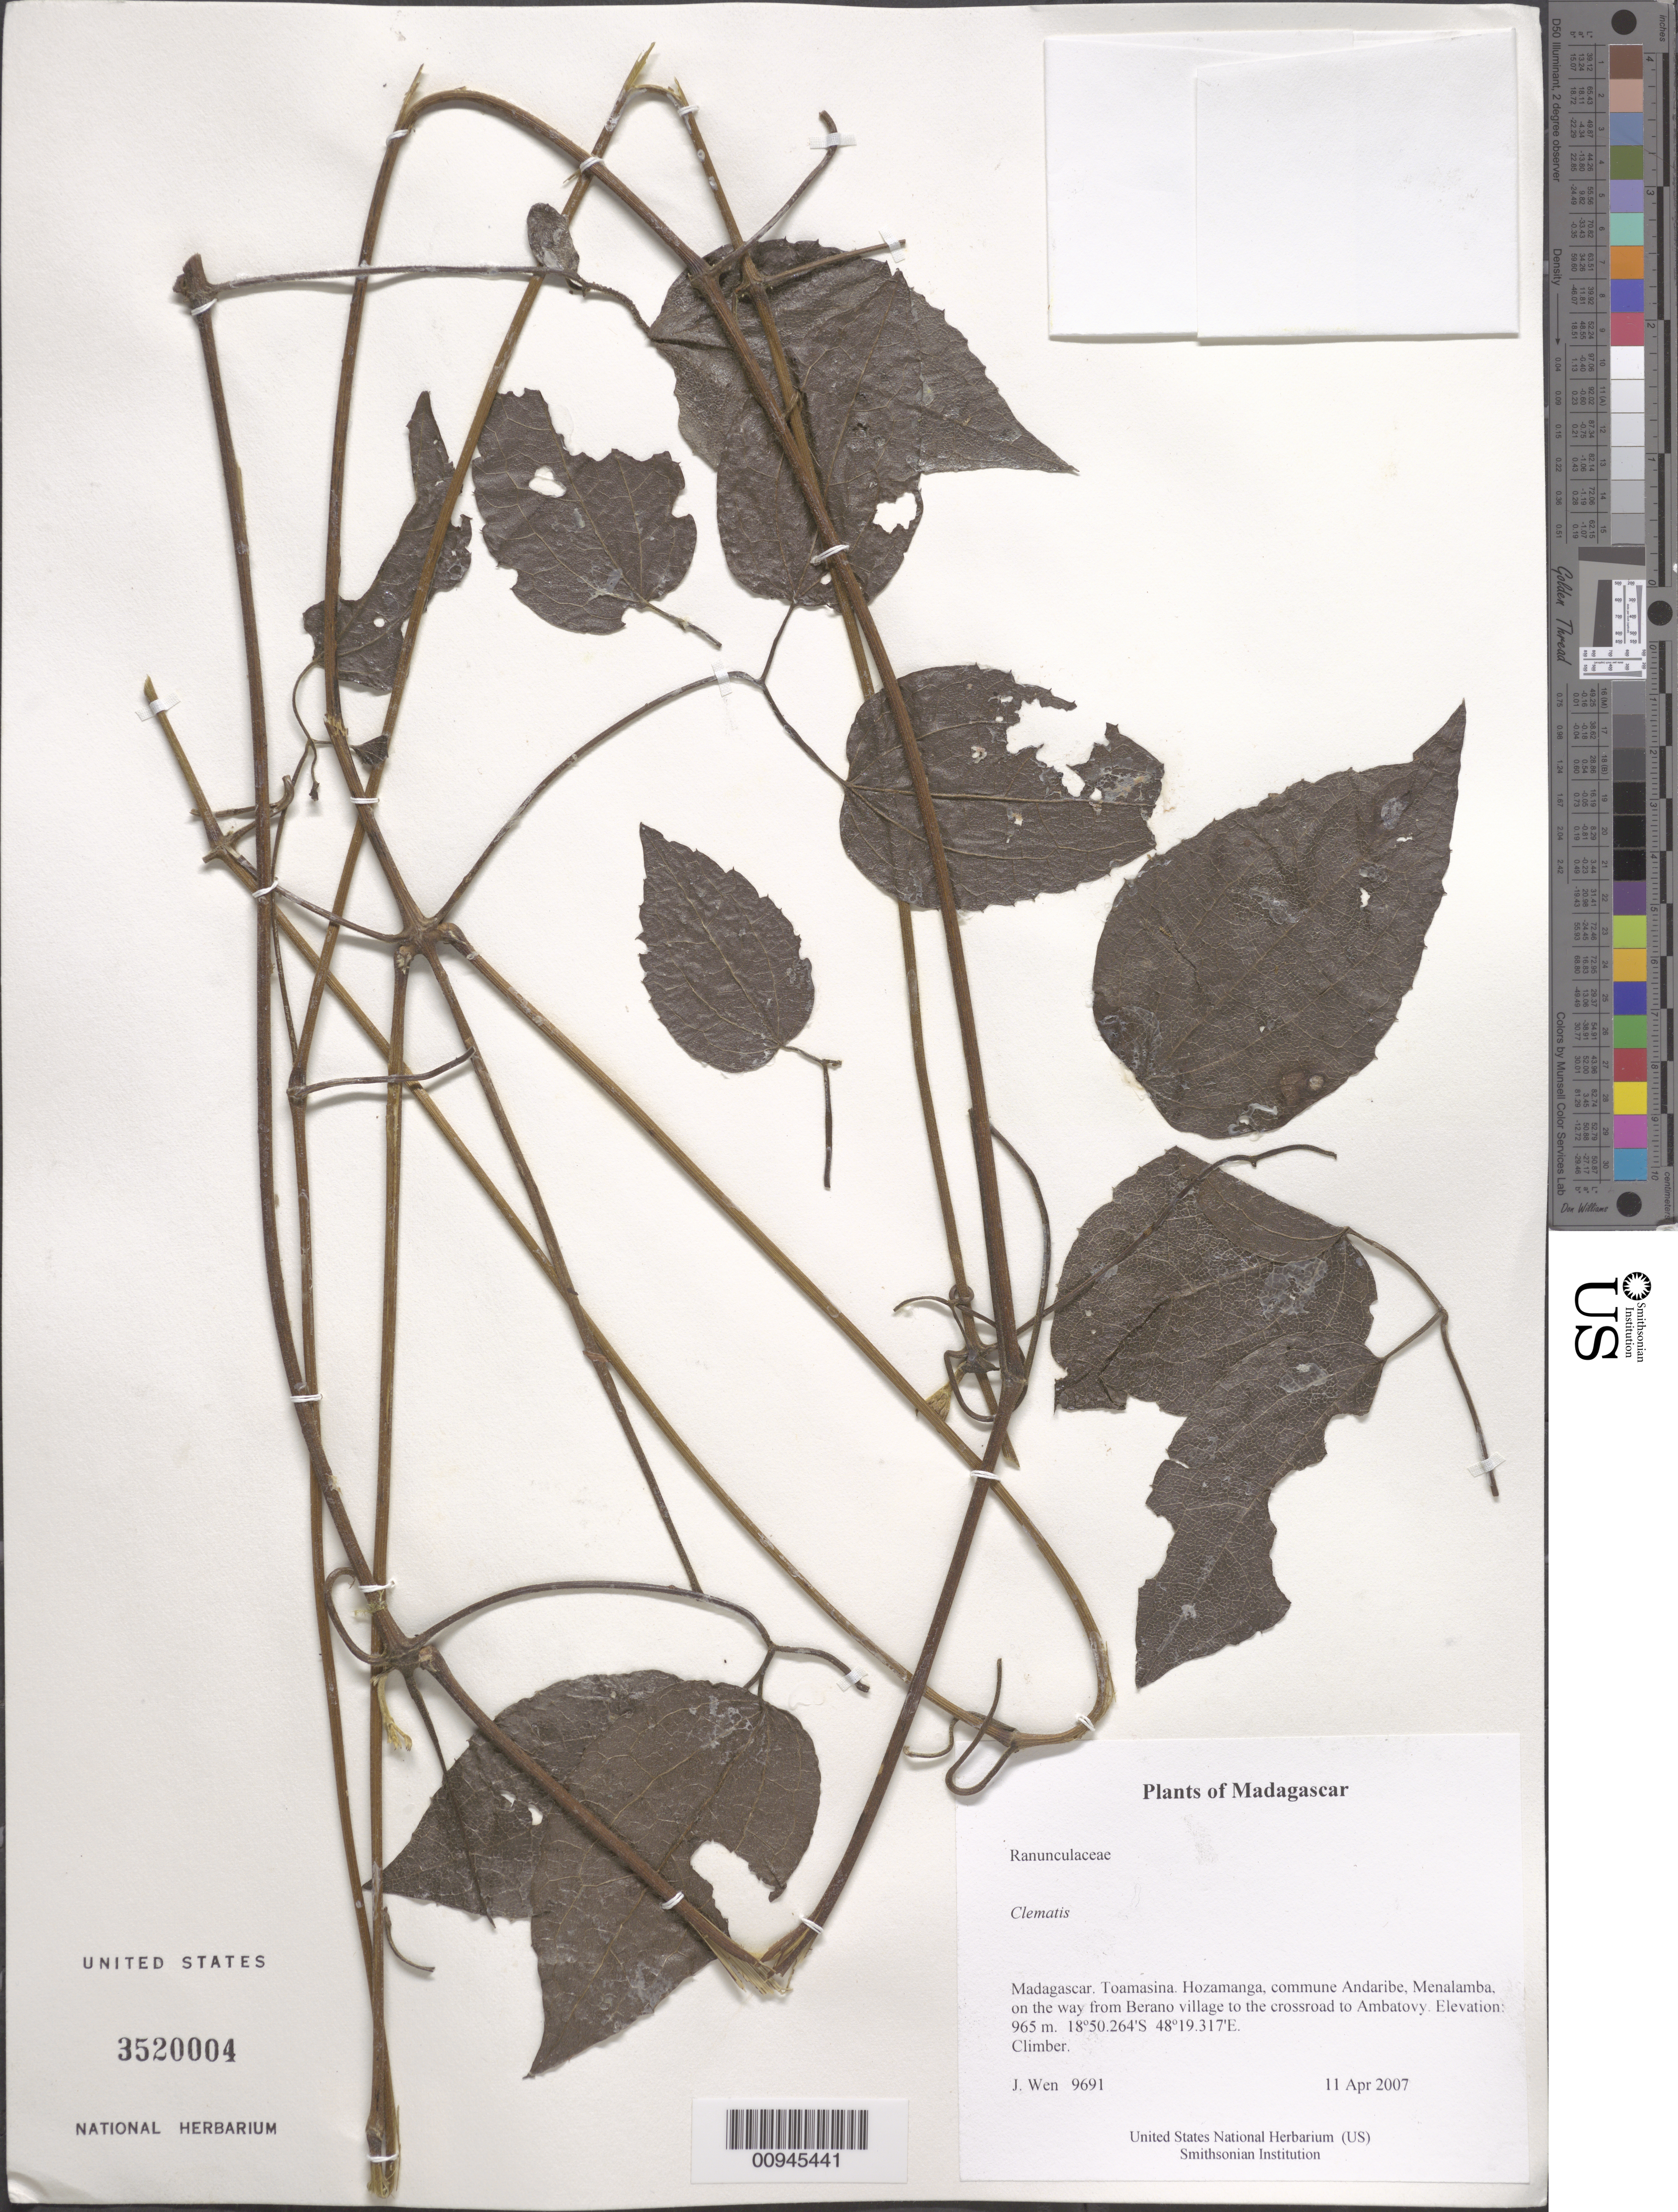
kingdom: Plantae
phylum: Tracheophyta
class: Magnoliopsida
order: Ranunculales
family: Ranunculaceae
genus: Clematis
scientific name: Clematis sp.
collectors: J. Wen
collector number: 9691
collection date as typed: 11 Apr 2007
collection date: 2007-04-11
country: Madagascar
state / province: Alaotra Mangoro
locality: Hozamanga, commune Andaribe, Menalamba, on the way from Berano village to the crossroad to Ambatovy.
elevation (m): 965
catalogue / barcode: US 3520004